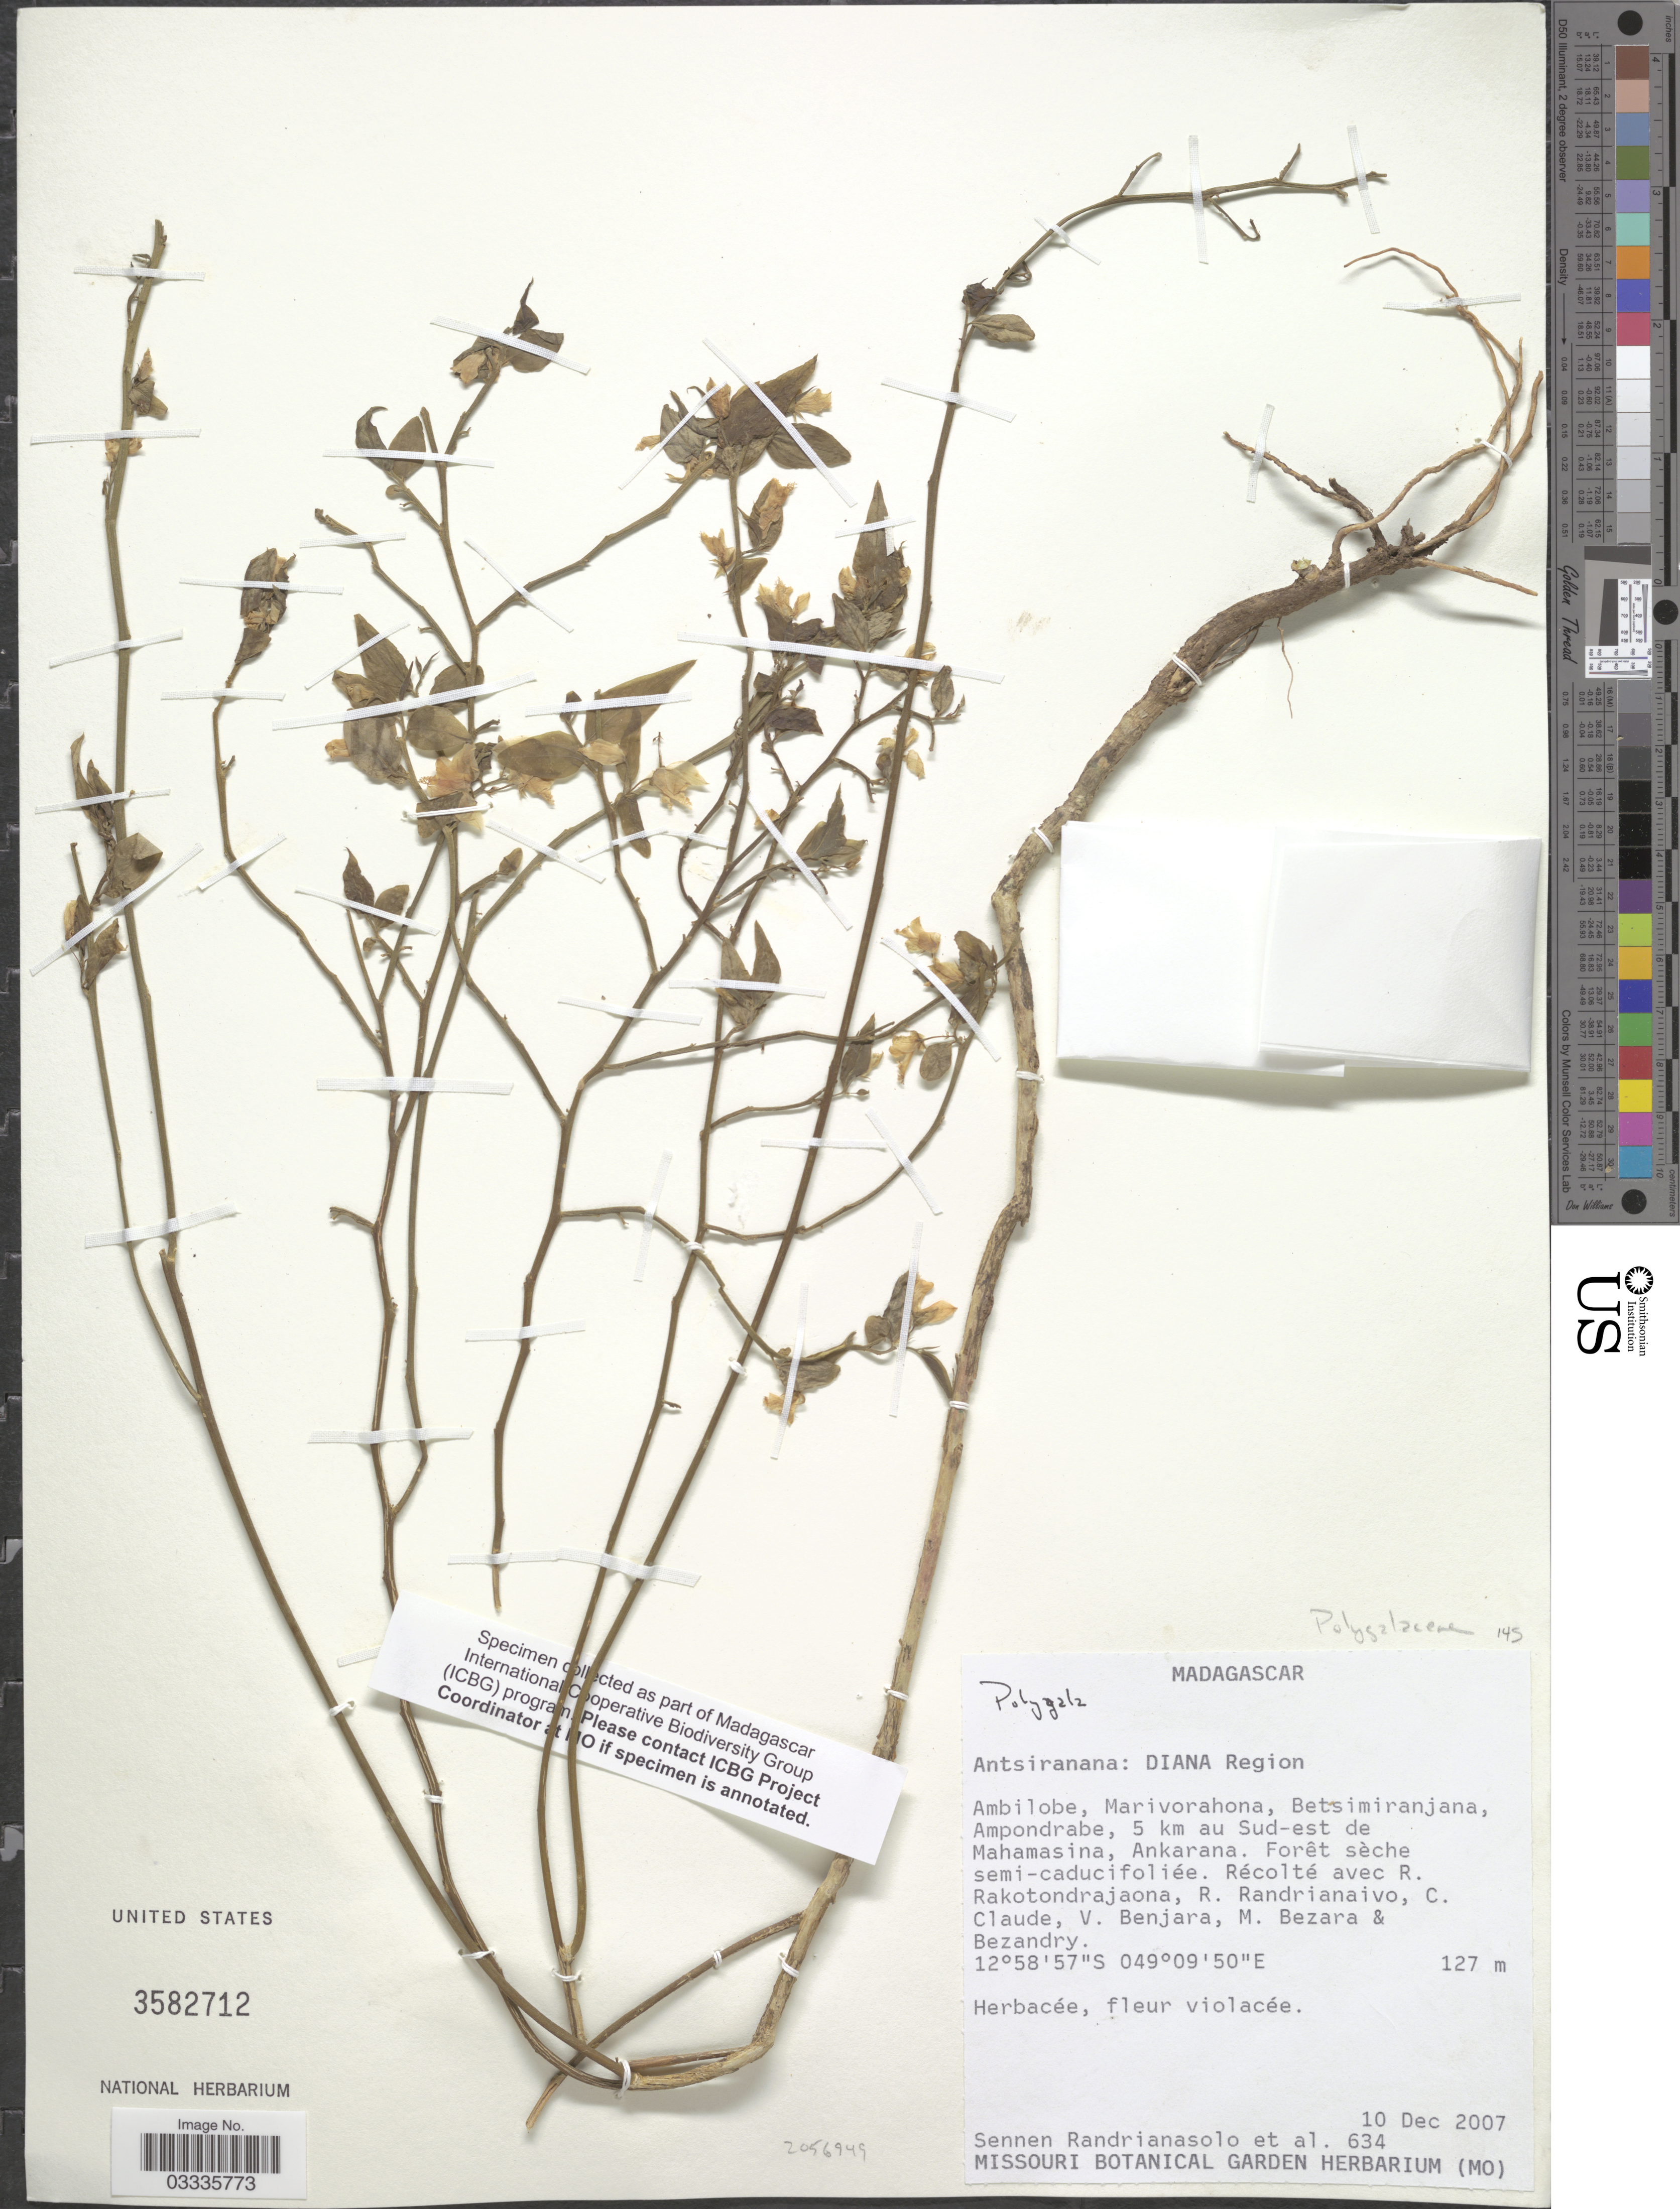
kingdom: Plantae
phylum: Tracheophyta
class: Magnoliopsida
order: Fabales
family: Polygalaceae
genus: Polygala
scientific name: Polygala sp.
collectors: S. Randrianasolo, R. Rakotondrajaona, R. Randrianaivo, C. Claude & et al.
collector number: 634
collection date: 2007-12-10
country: Madagascar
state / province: Diana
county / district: Ambilobe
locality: Diana Region. Ambilobe, Marivorahona, Betsimiranjana, Ampondrabe, 5 km au Sud-est de Mahamasina, Ankarana.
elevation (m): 127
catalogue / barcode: US 3582712